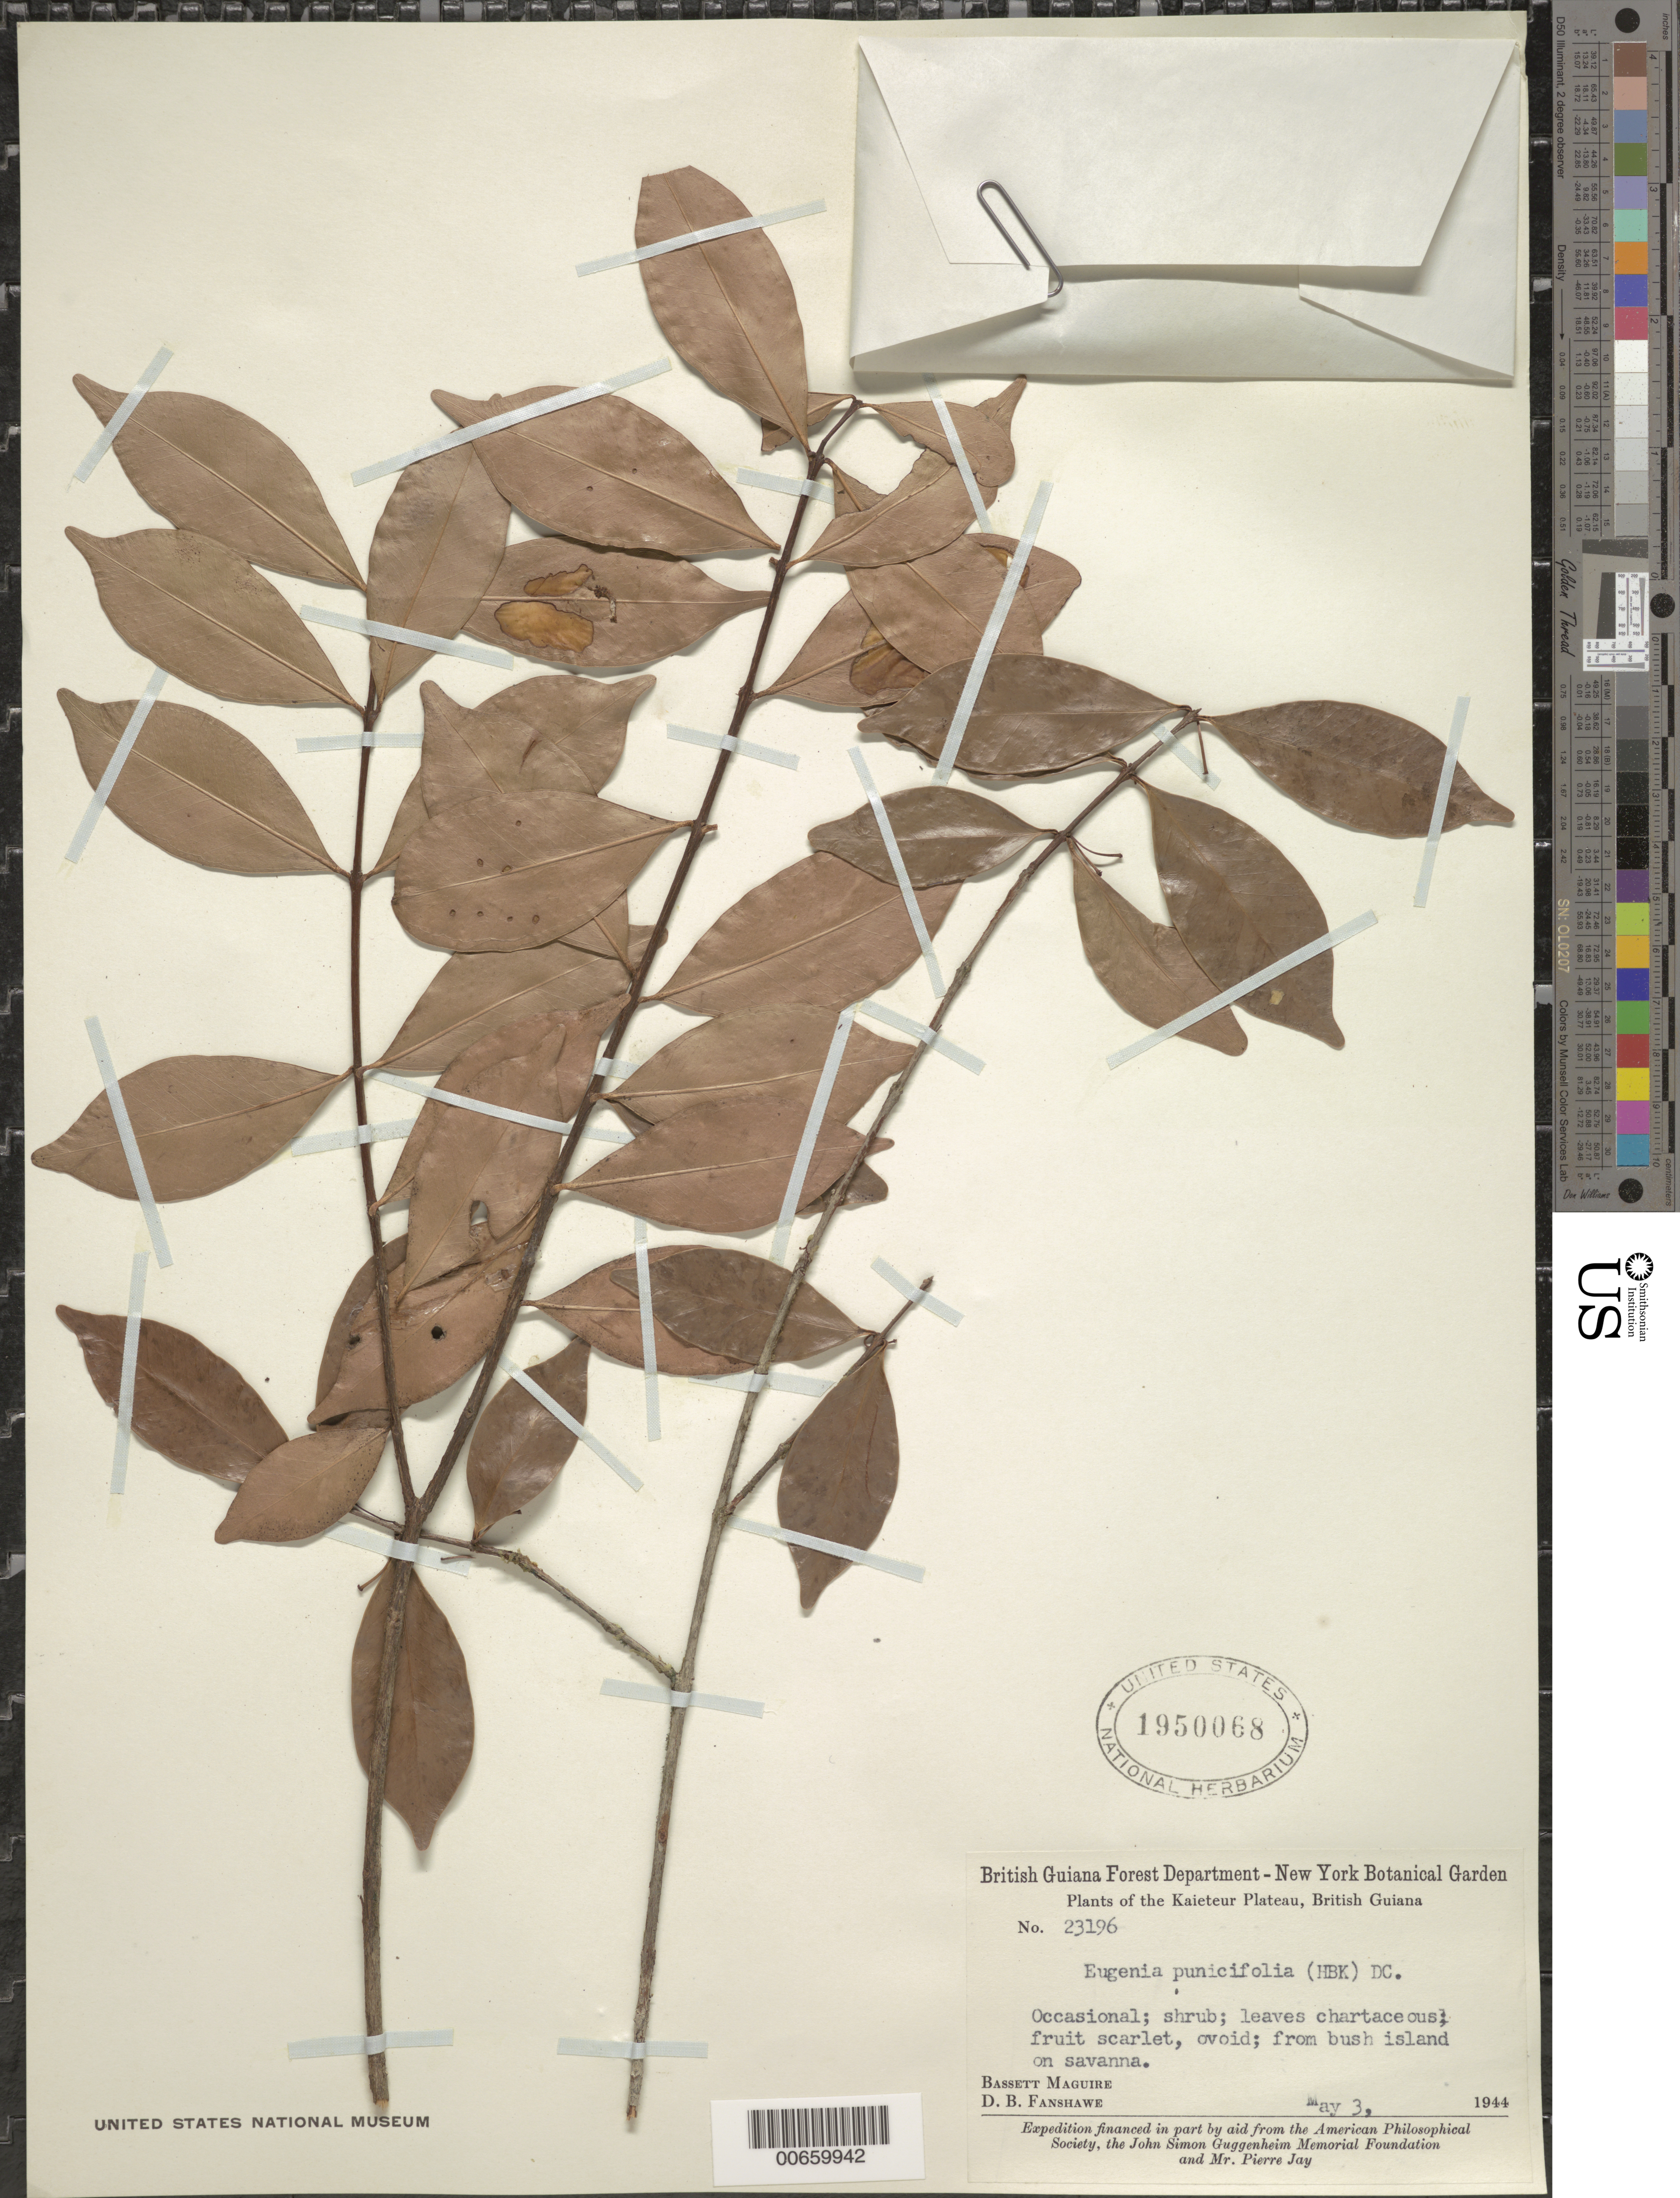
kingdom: Plantae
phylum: Tracheophyta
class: Magnoliopsida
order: Myrtales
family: Myrtaceae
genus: Eugenia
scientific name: Eugenia punicifolia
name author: (Kunth) DC.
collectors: B. Maguire & D. B. Fanshawe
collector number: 23196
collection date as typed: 3-May-44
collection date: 1944-05-03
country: Guyana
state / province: Potaro-Siparuni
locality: Kaieteur Plateau, Potaro River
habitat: Bush island on savanna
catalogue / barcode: US 1950068